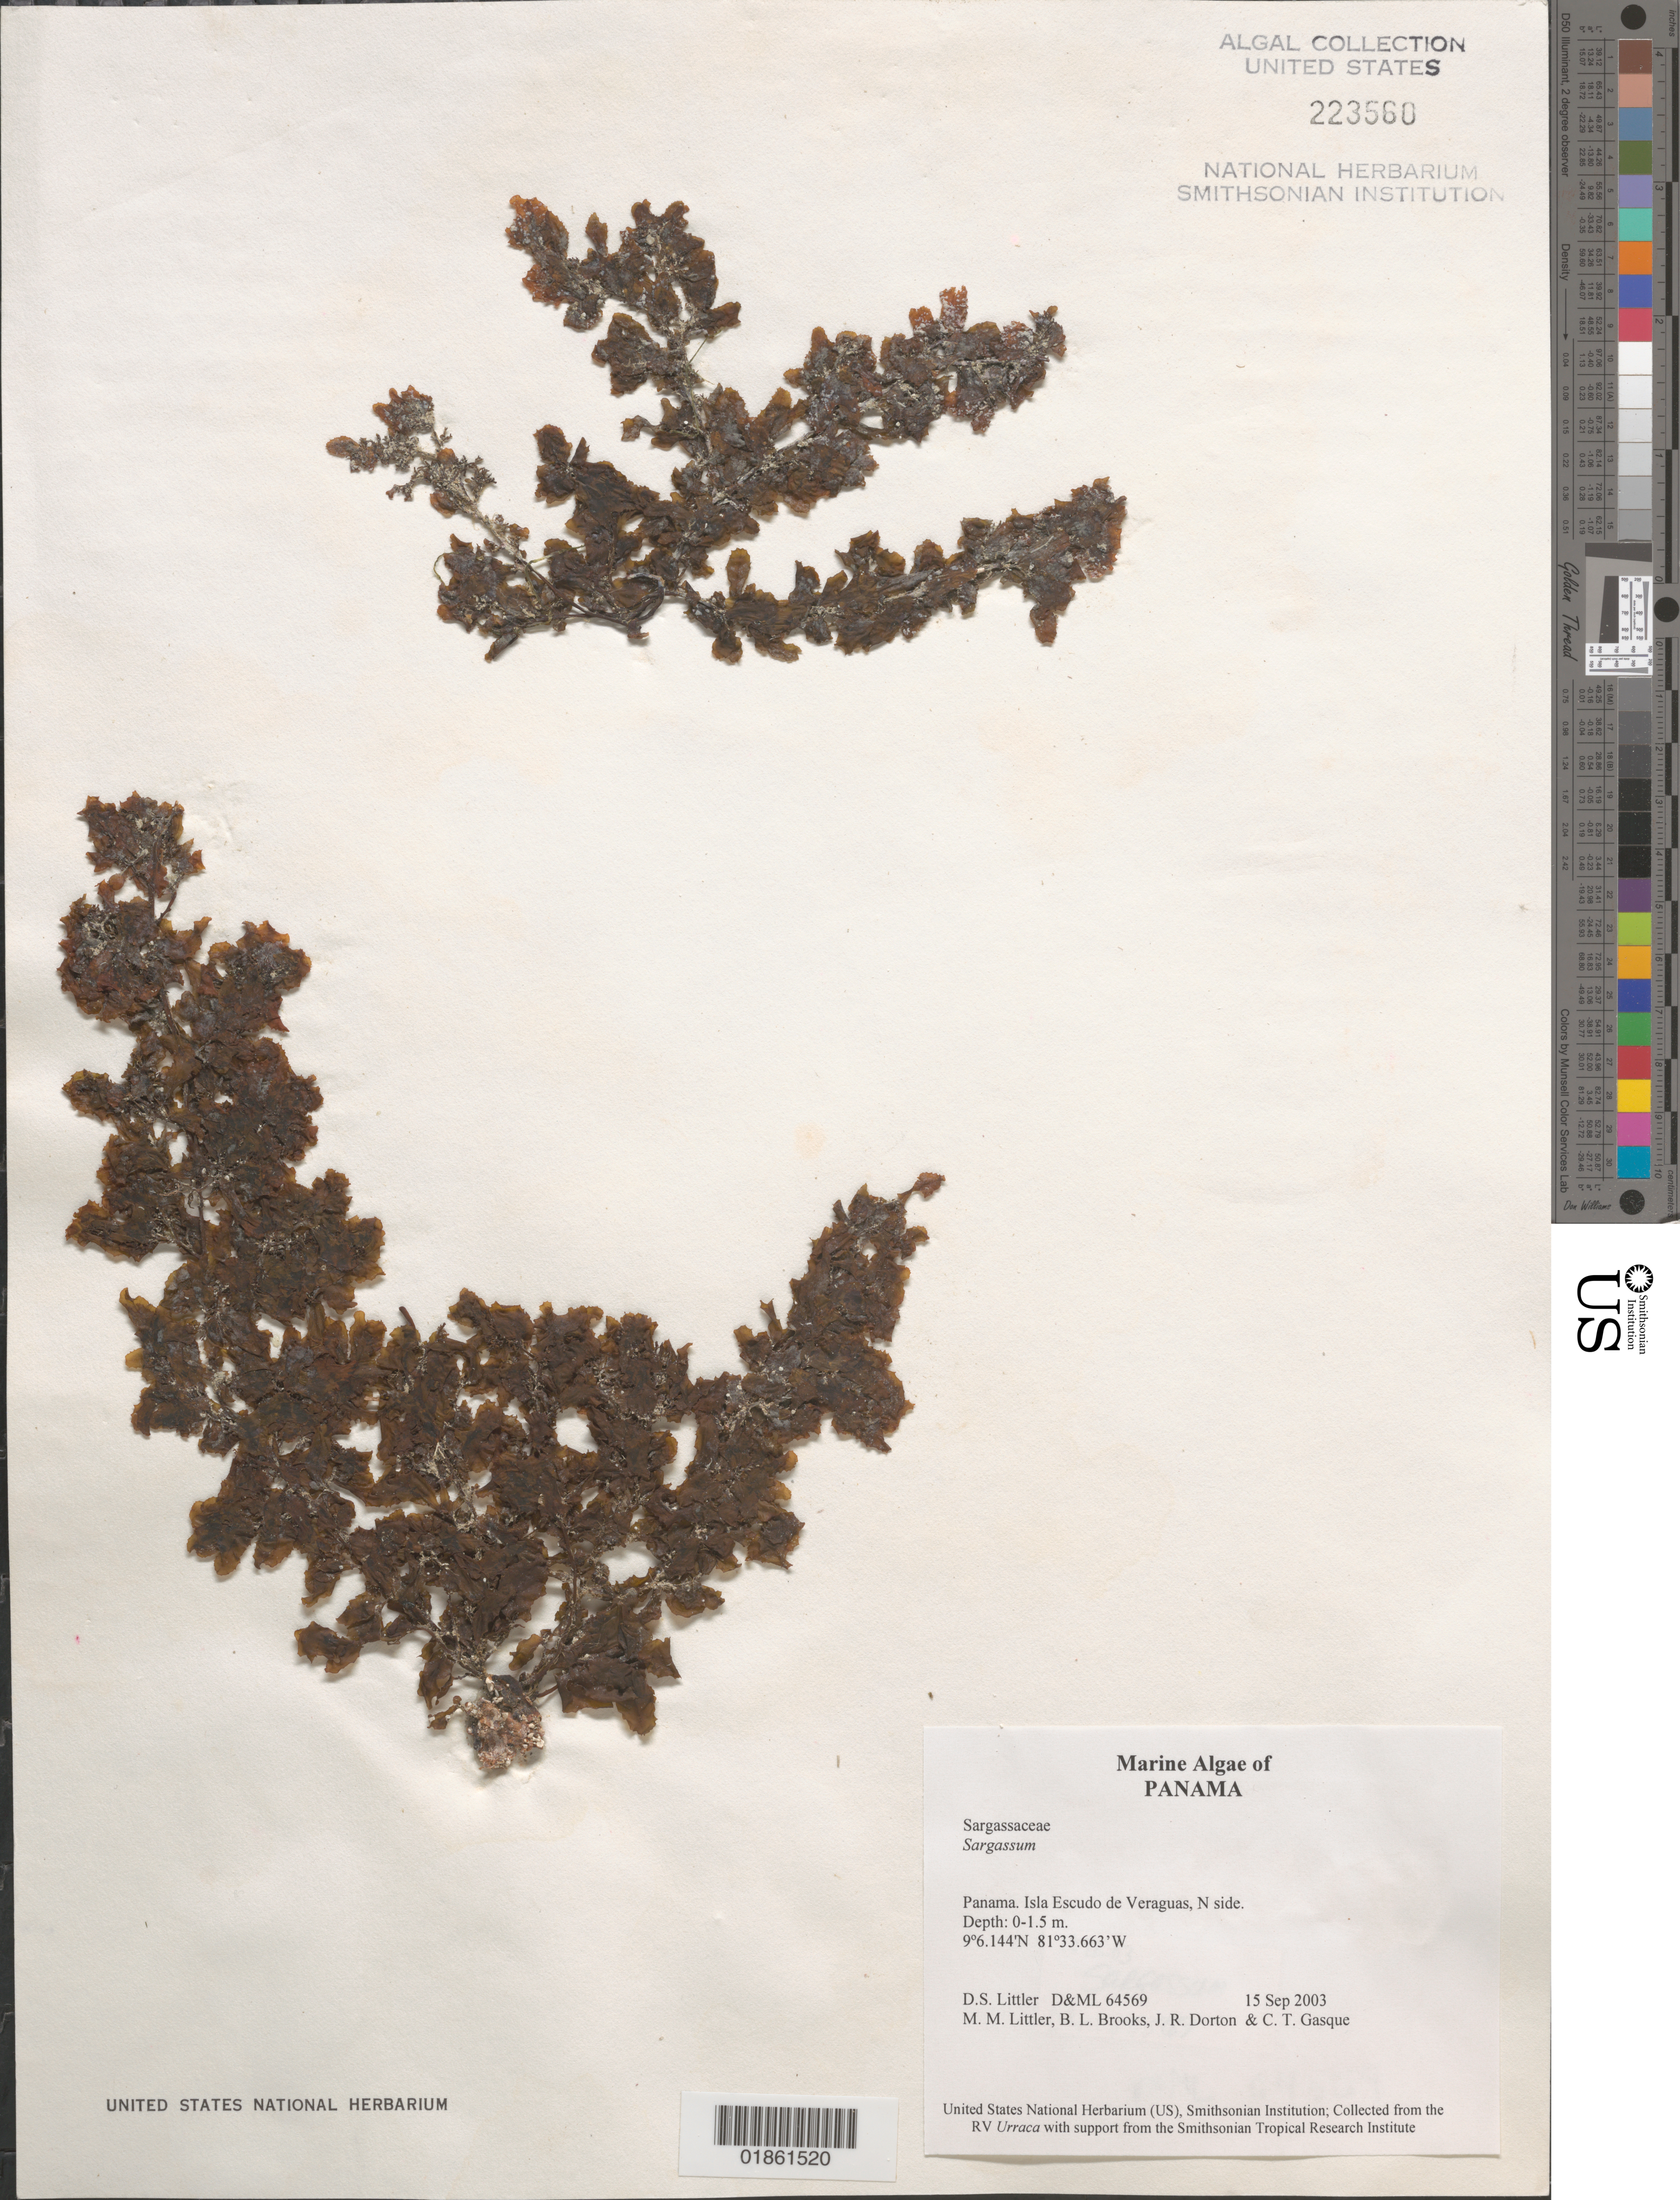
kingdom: Chromista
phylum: Ochrophyta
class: Phaeophyceae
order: Fucales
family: Sargassaceae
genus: Sargassum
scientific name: Sargassum sp.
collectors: D. S. Littler, M. M. Littler & C. Gasque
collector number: D&ML 64569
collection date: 2003-09-15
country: Panama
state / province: Ngöbe-Buglé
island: Escudo de Veraguas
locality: Isla Escudo de Veraguas. Snorkling N side.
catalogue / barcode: US 223560